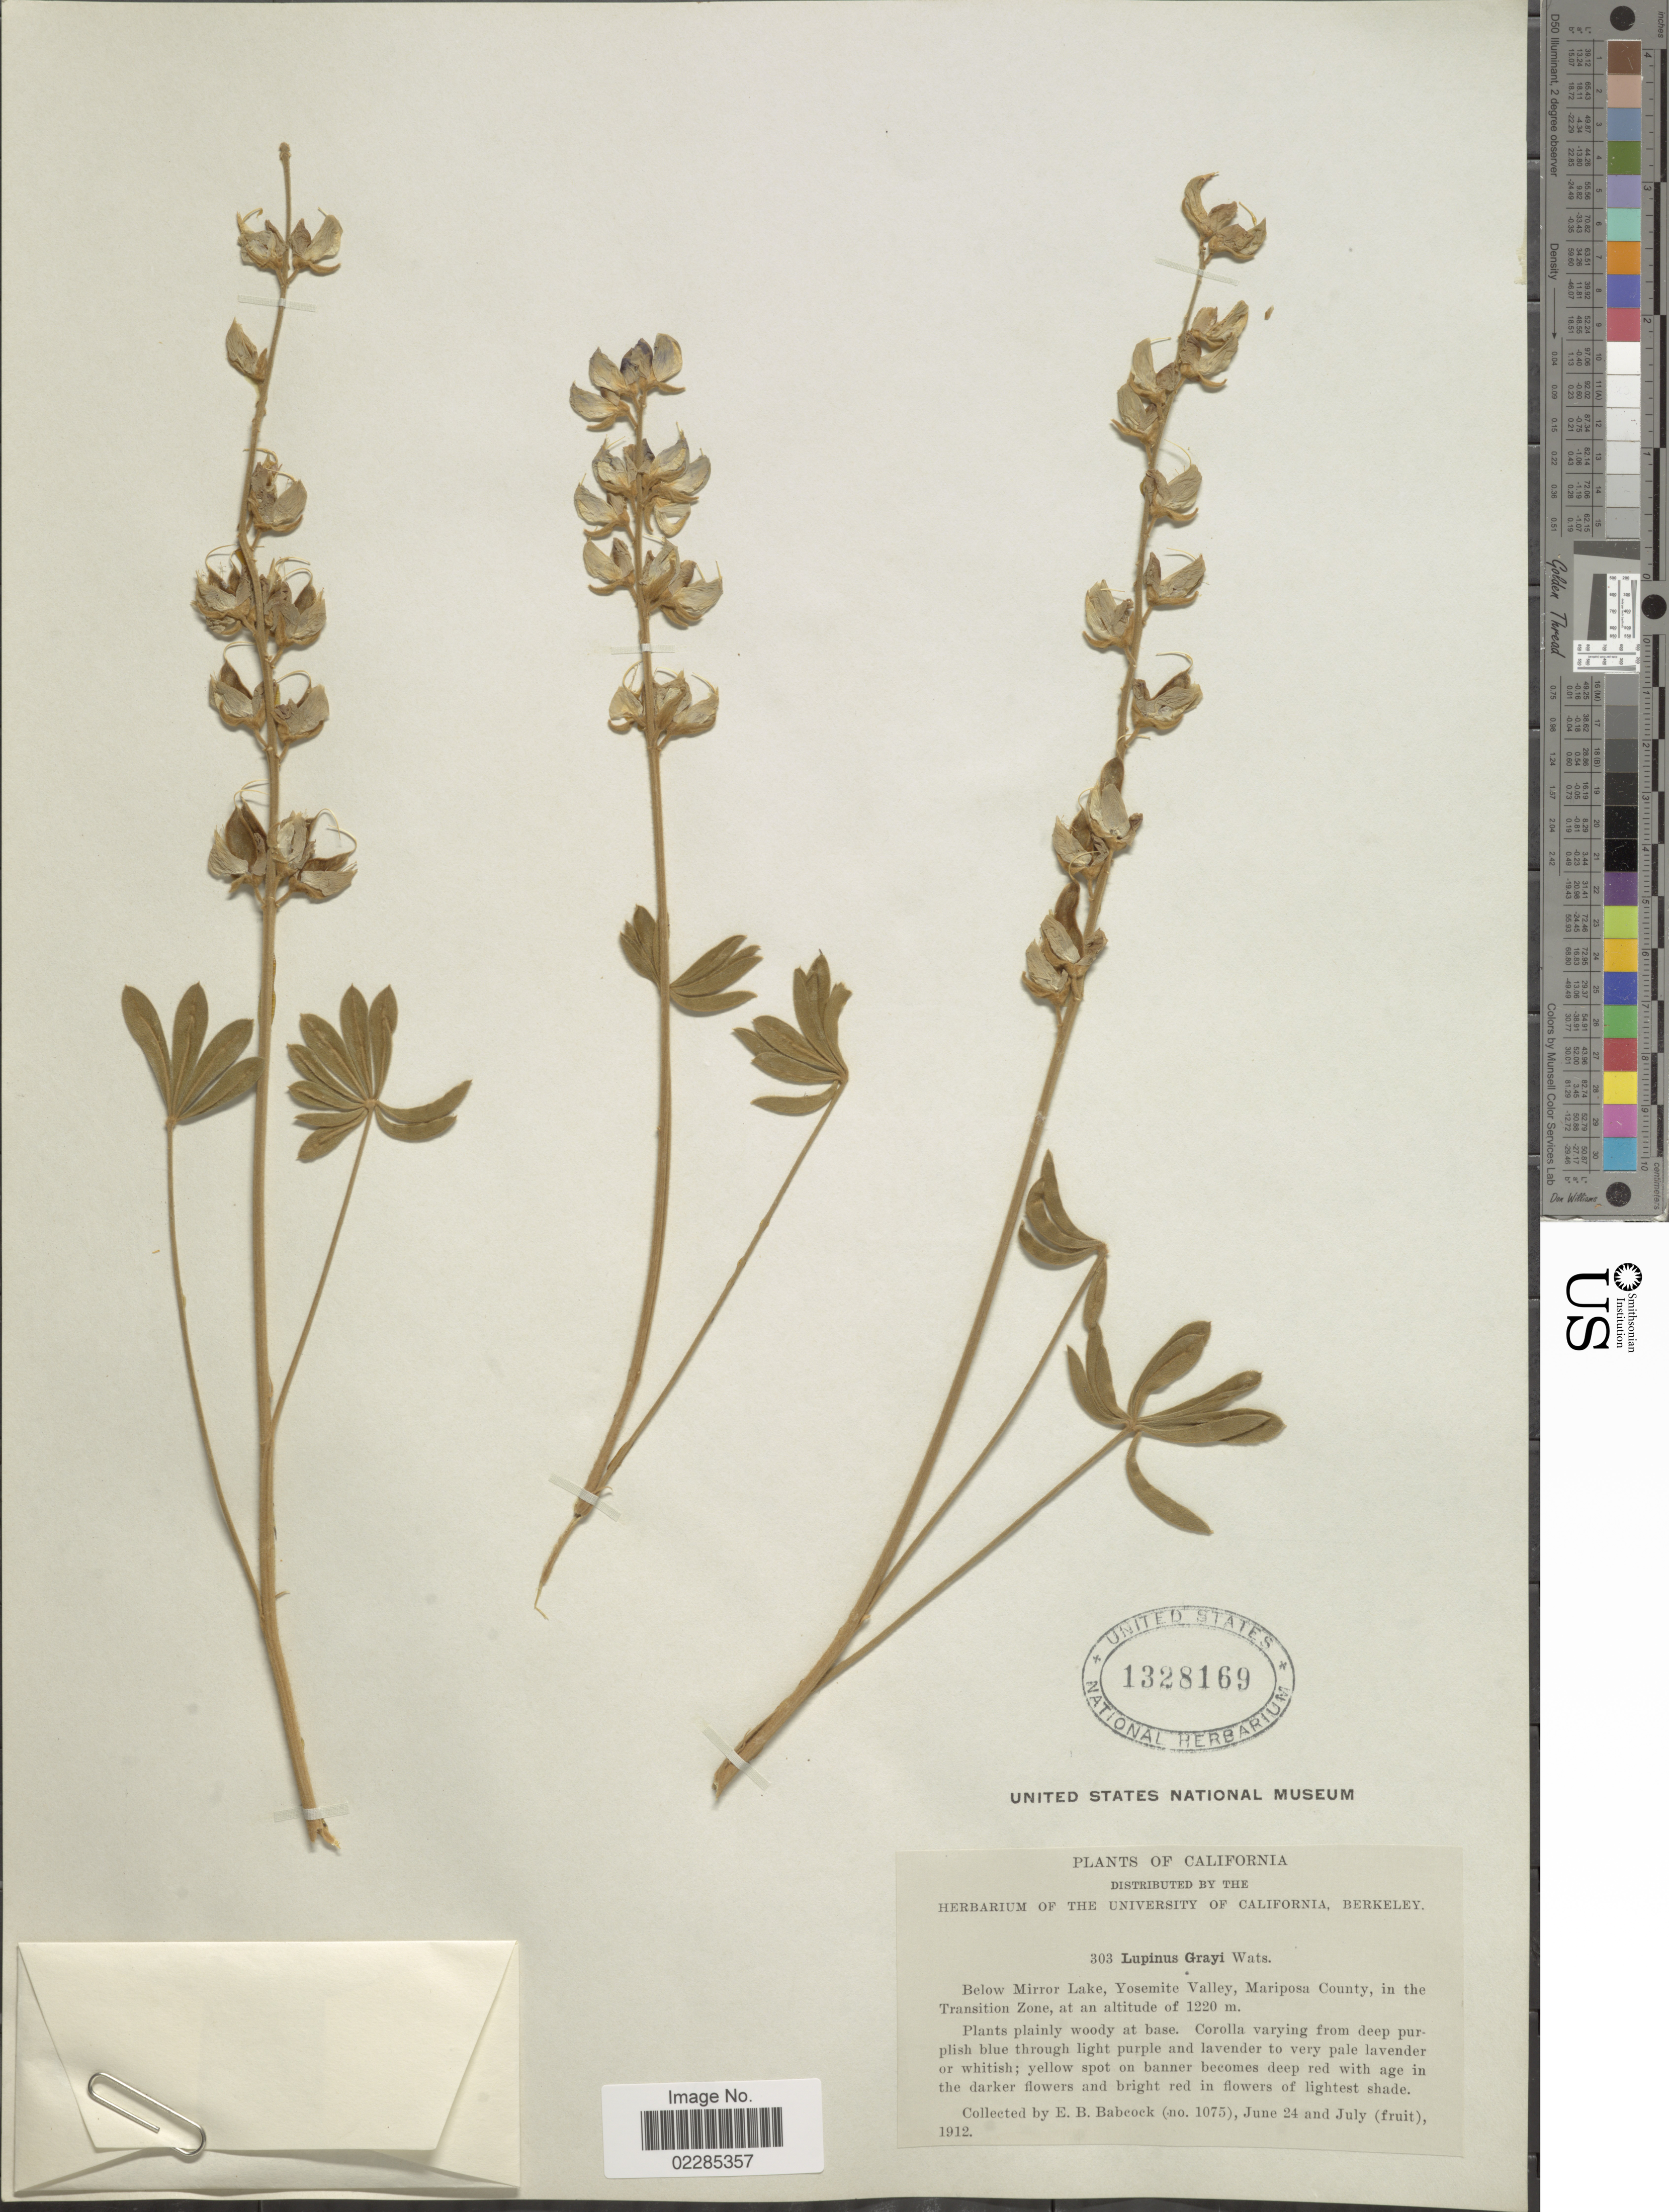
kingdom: Plantae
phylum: Tracheophyta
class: Magnoliopsida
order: Fabales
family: Fabaceae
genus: Lupinus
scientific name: Lupinus grayi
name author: S. Watson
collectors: E. B. Babcock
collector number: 1075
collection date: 1912-06-24/1912-07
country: United States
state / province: California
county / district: Mariposa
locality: Below Mirror Lake, Yosemite Valley, Mariposa County, in the Transition Zone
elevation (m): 1220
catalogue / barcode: US 1328169